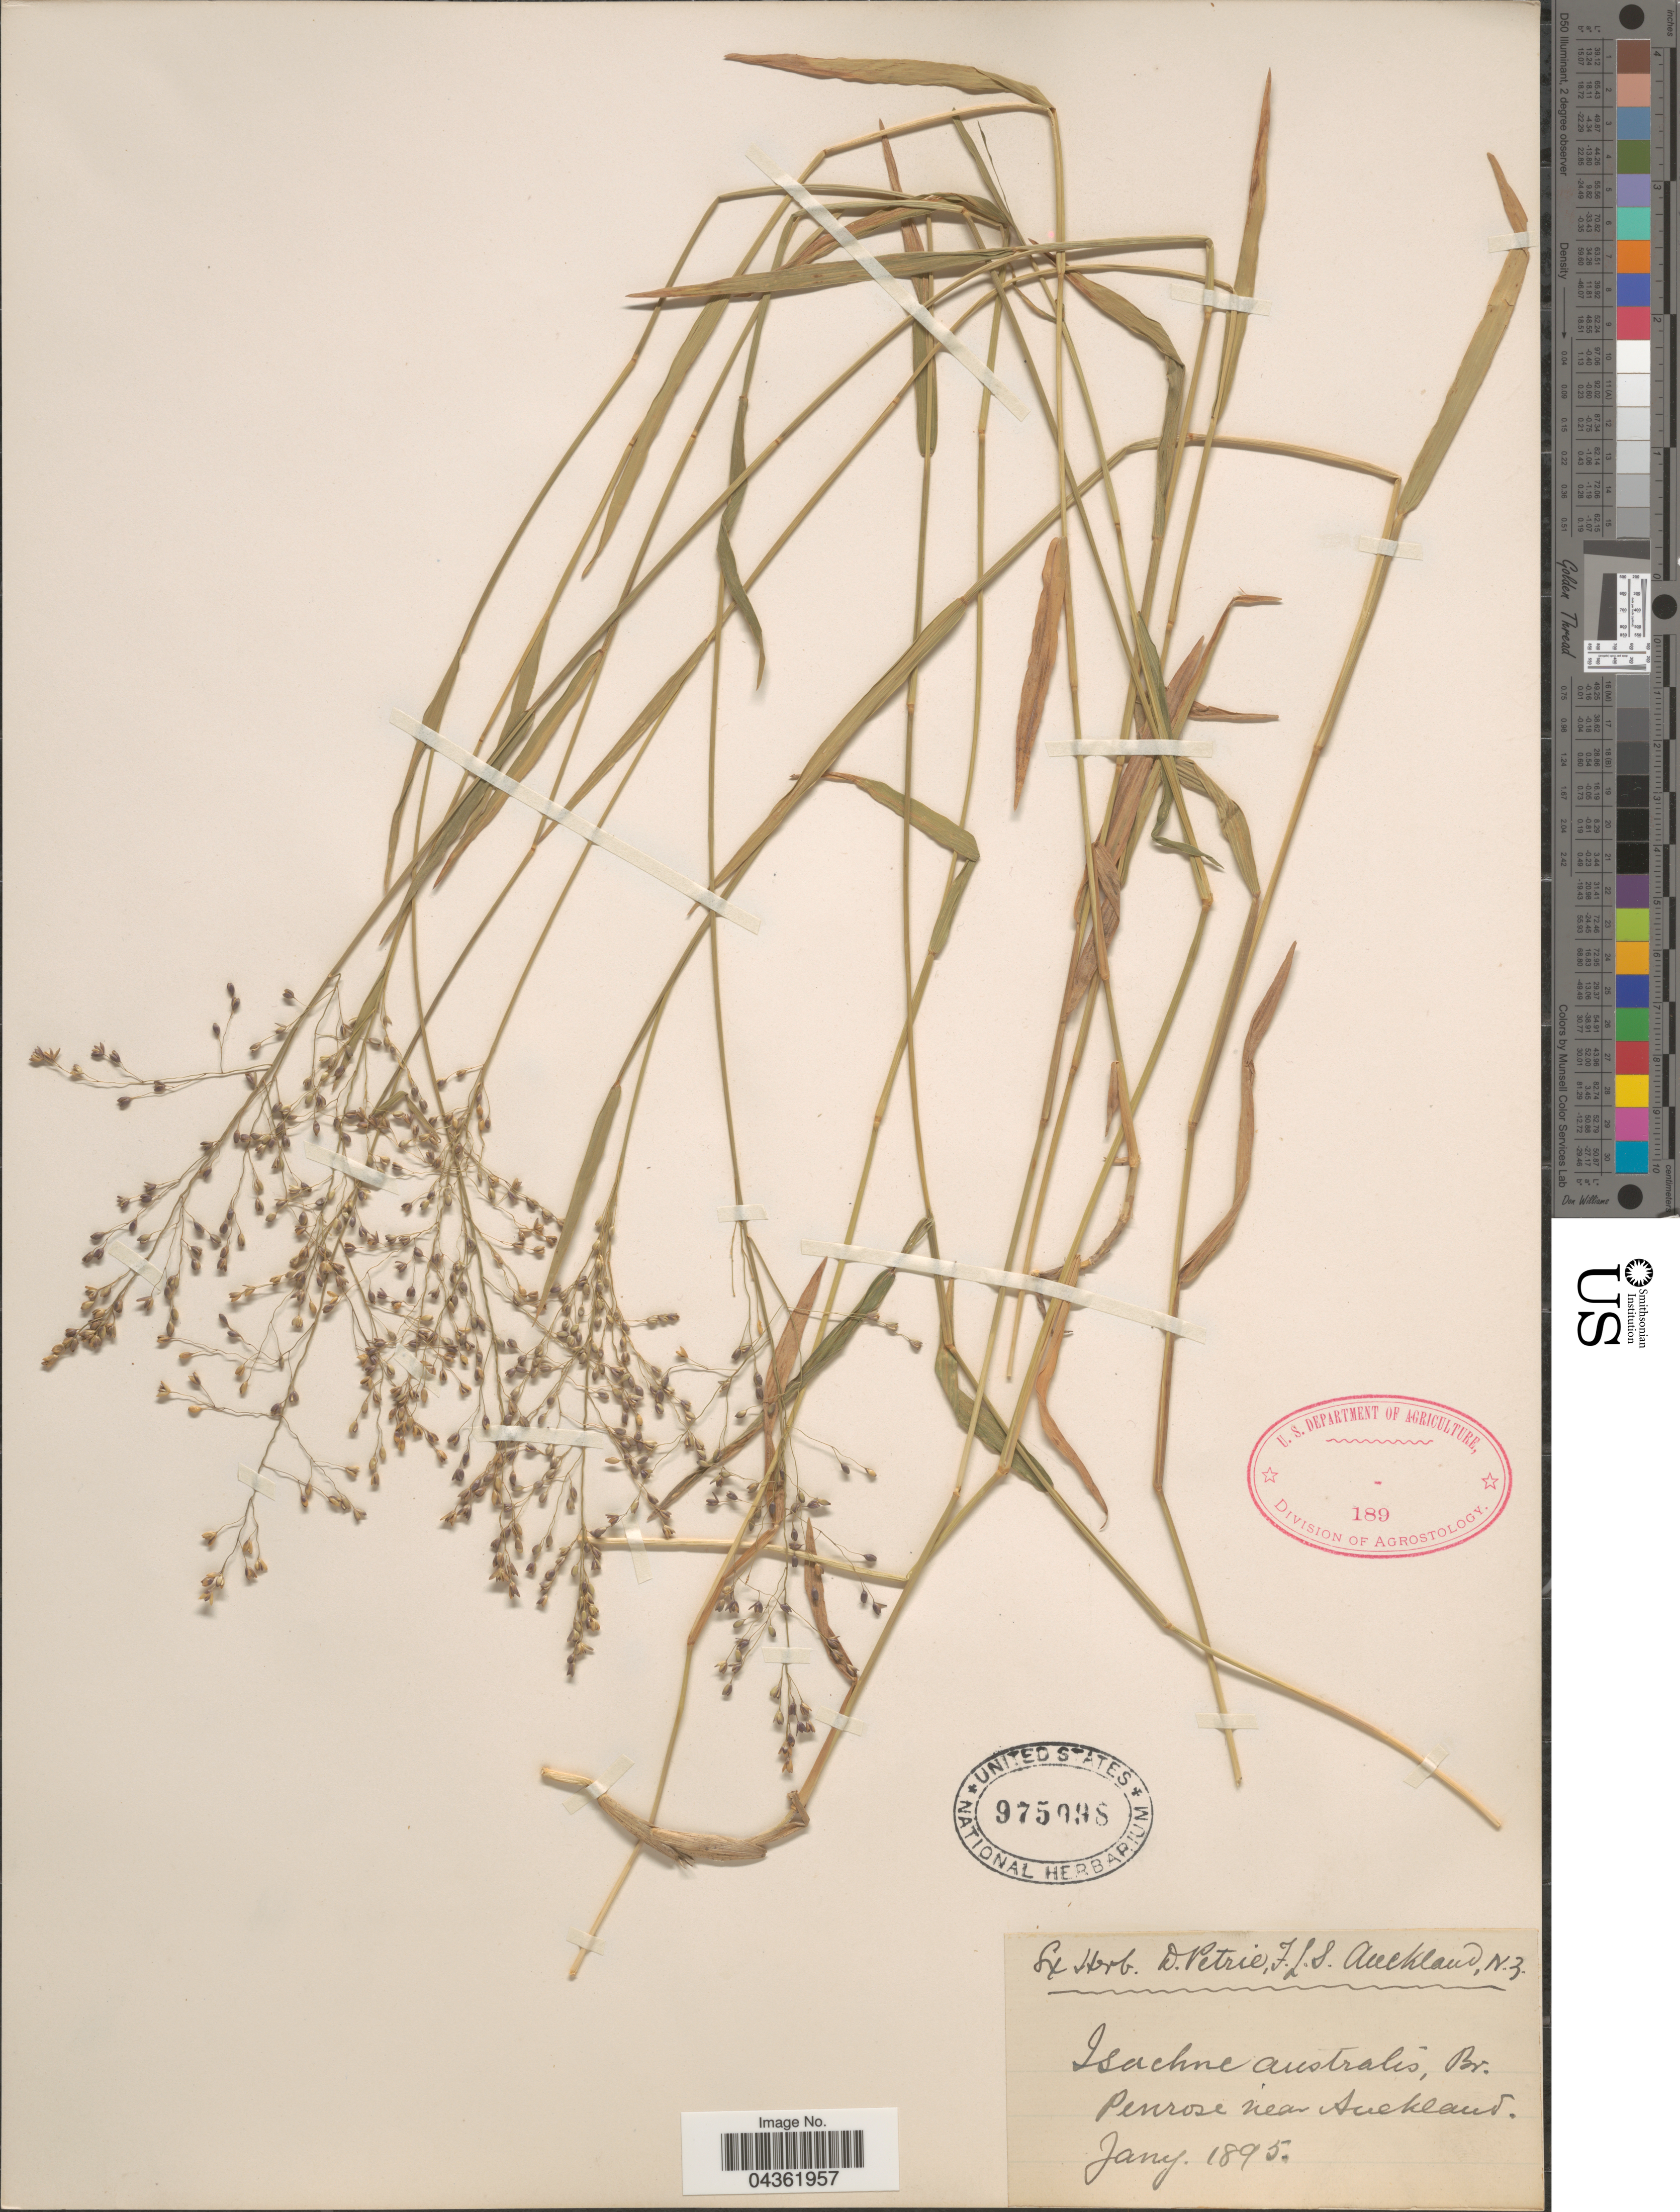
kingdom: Plantae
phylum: Tracheophyta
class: Liliopsida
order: Poales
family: Poaceae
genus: Isachne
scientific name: Isachne globosa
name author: (Thunb.) Kuntze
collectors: Ex Herb D. Petrie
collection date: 1895-01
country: New Zealand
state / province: Auckland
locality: Penrose near Auckland.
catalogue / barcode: US 975098